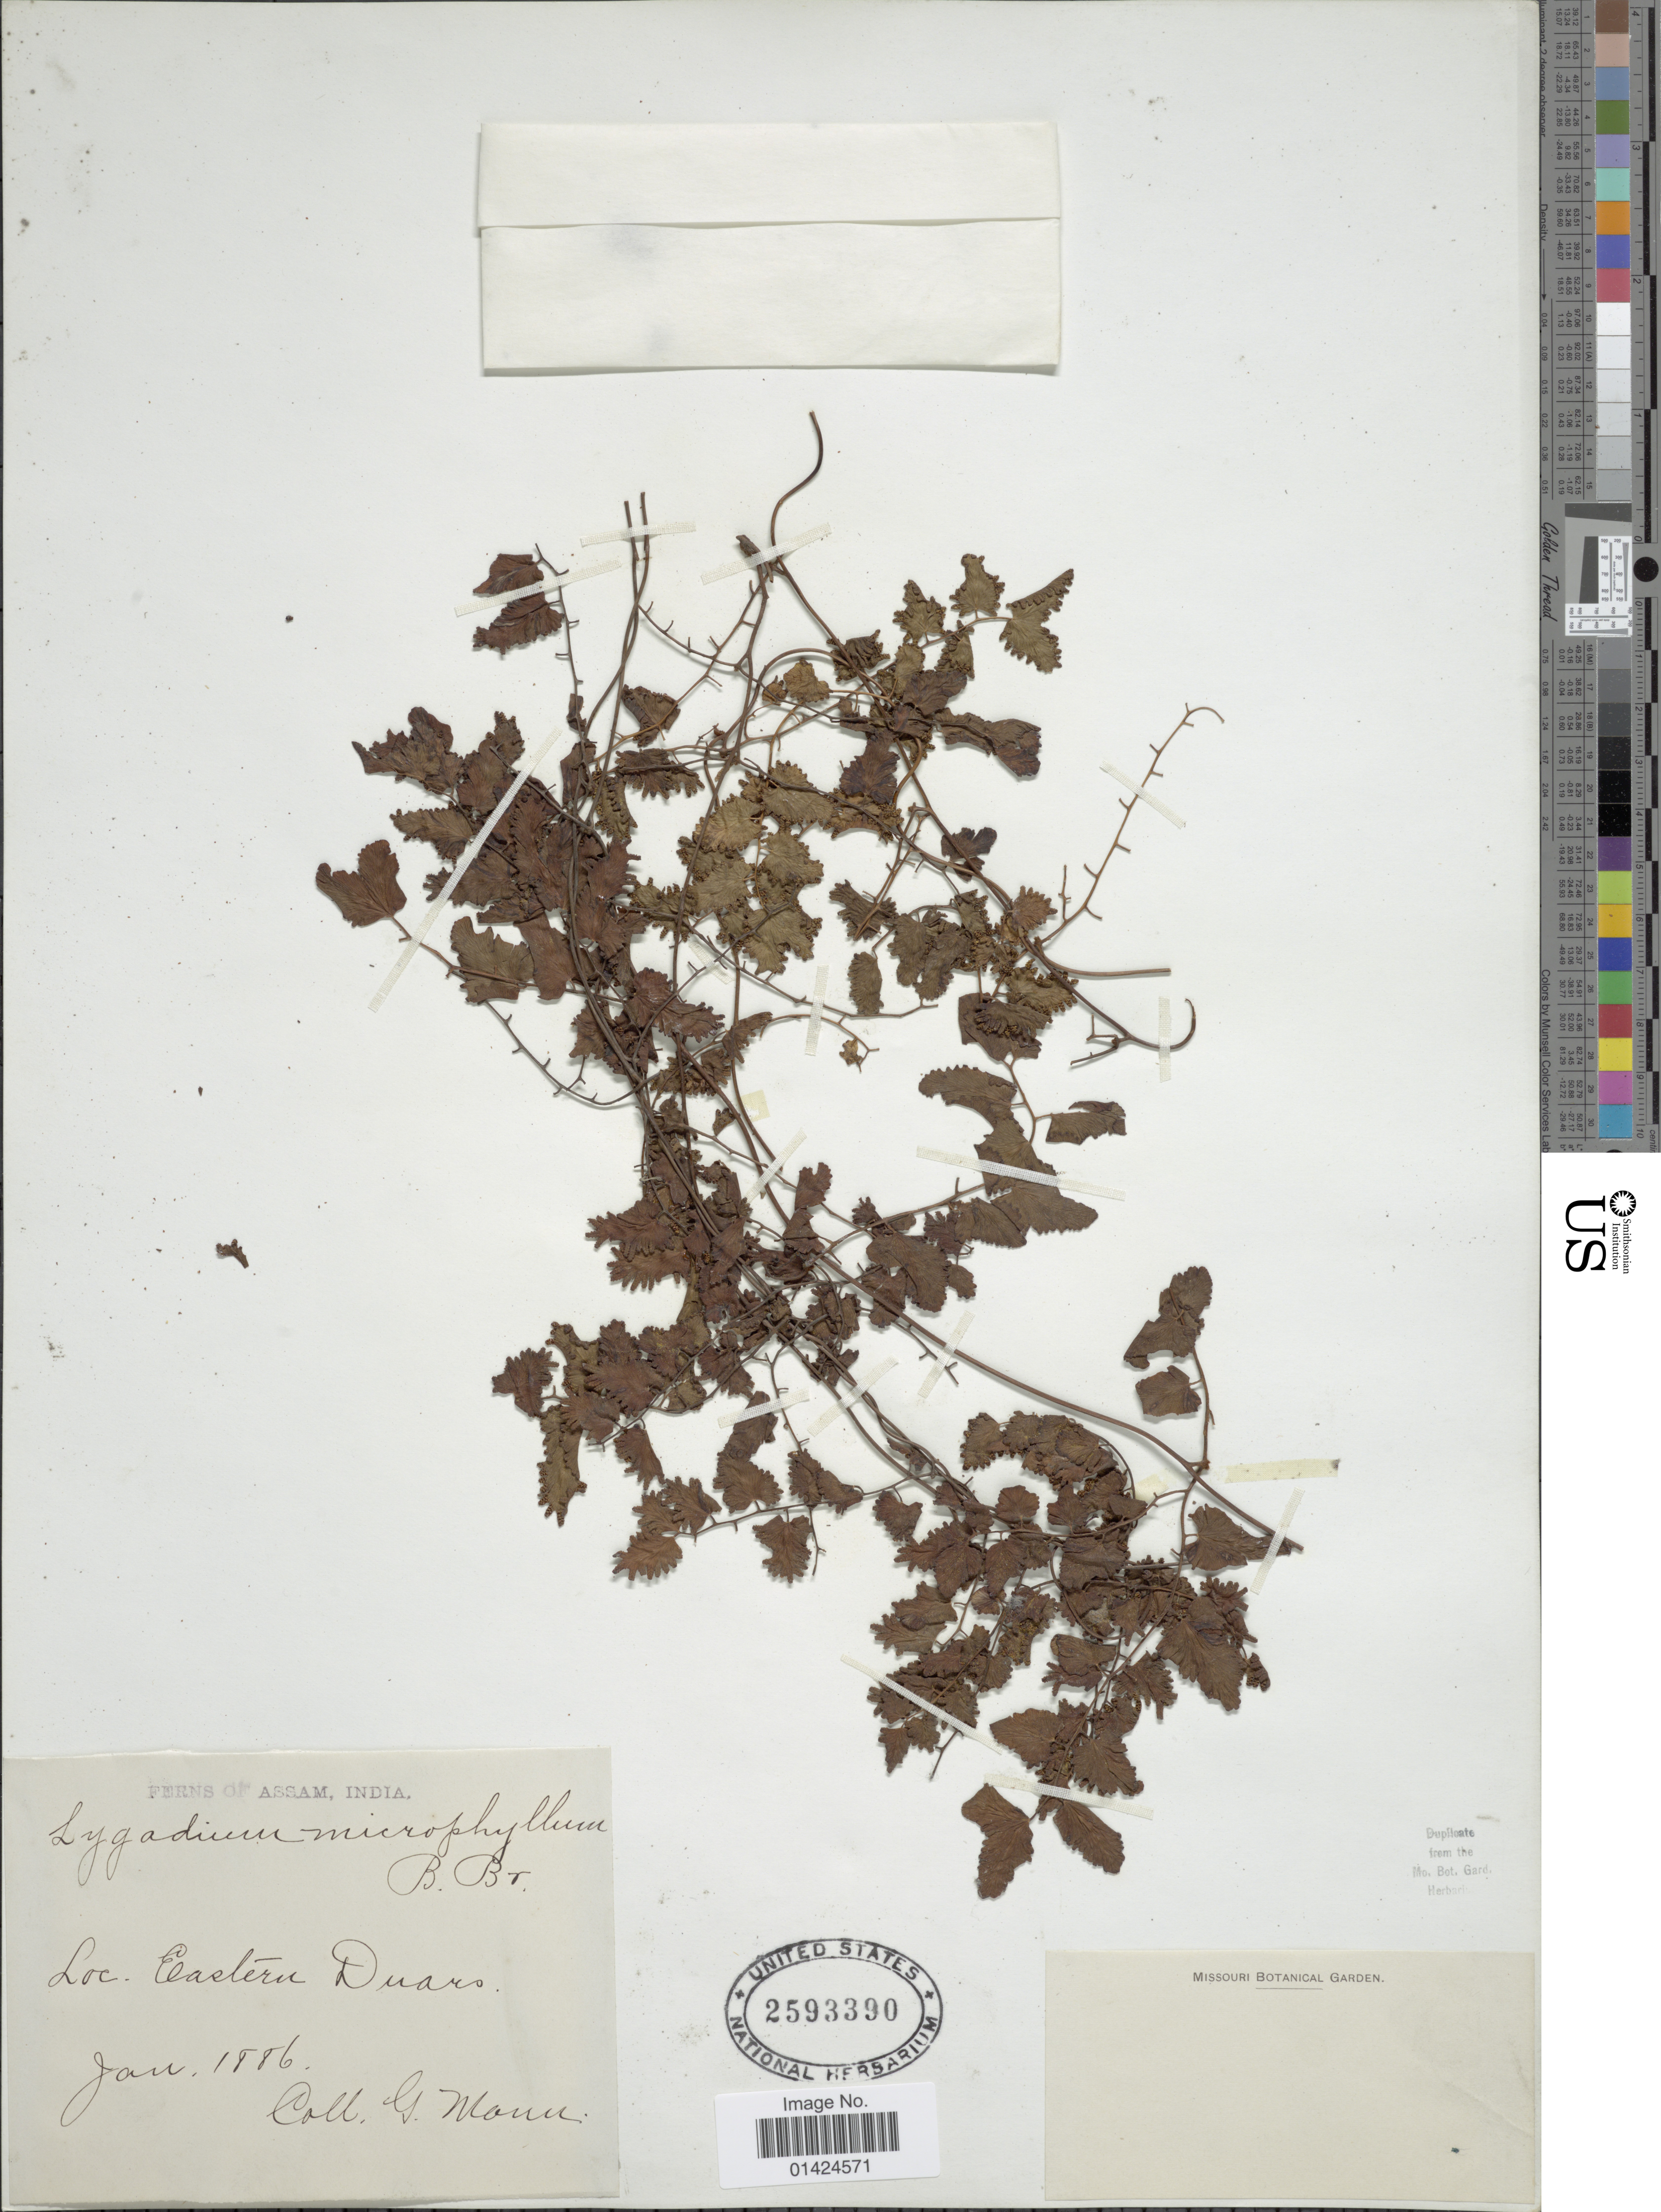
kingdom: Plantae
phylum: Tracheophyta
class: Polypodiopsida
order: Schizaeales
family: Lygodiaceae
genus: Lygodium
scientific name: Lygodium microphyllum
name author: (Cav.) R. Br.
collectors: G. Mann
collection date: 1886-01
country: India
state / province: Assam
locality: Eastern Duaro.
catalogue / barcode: US 2593390